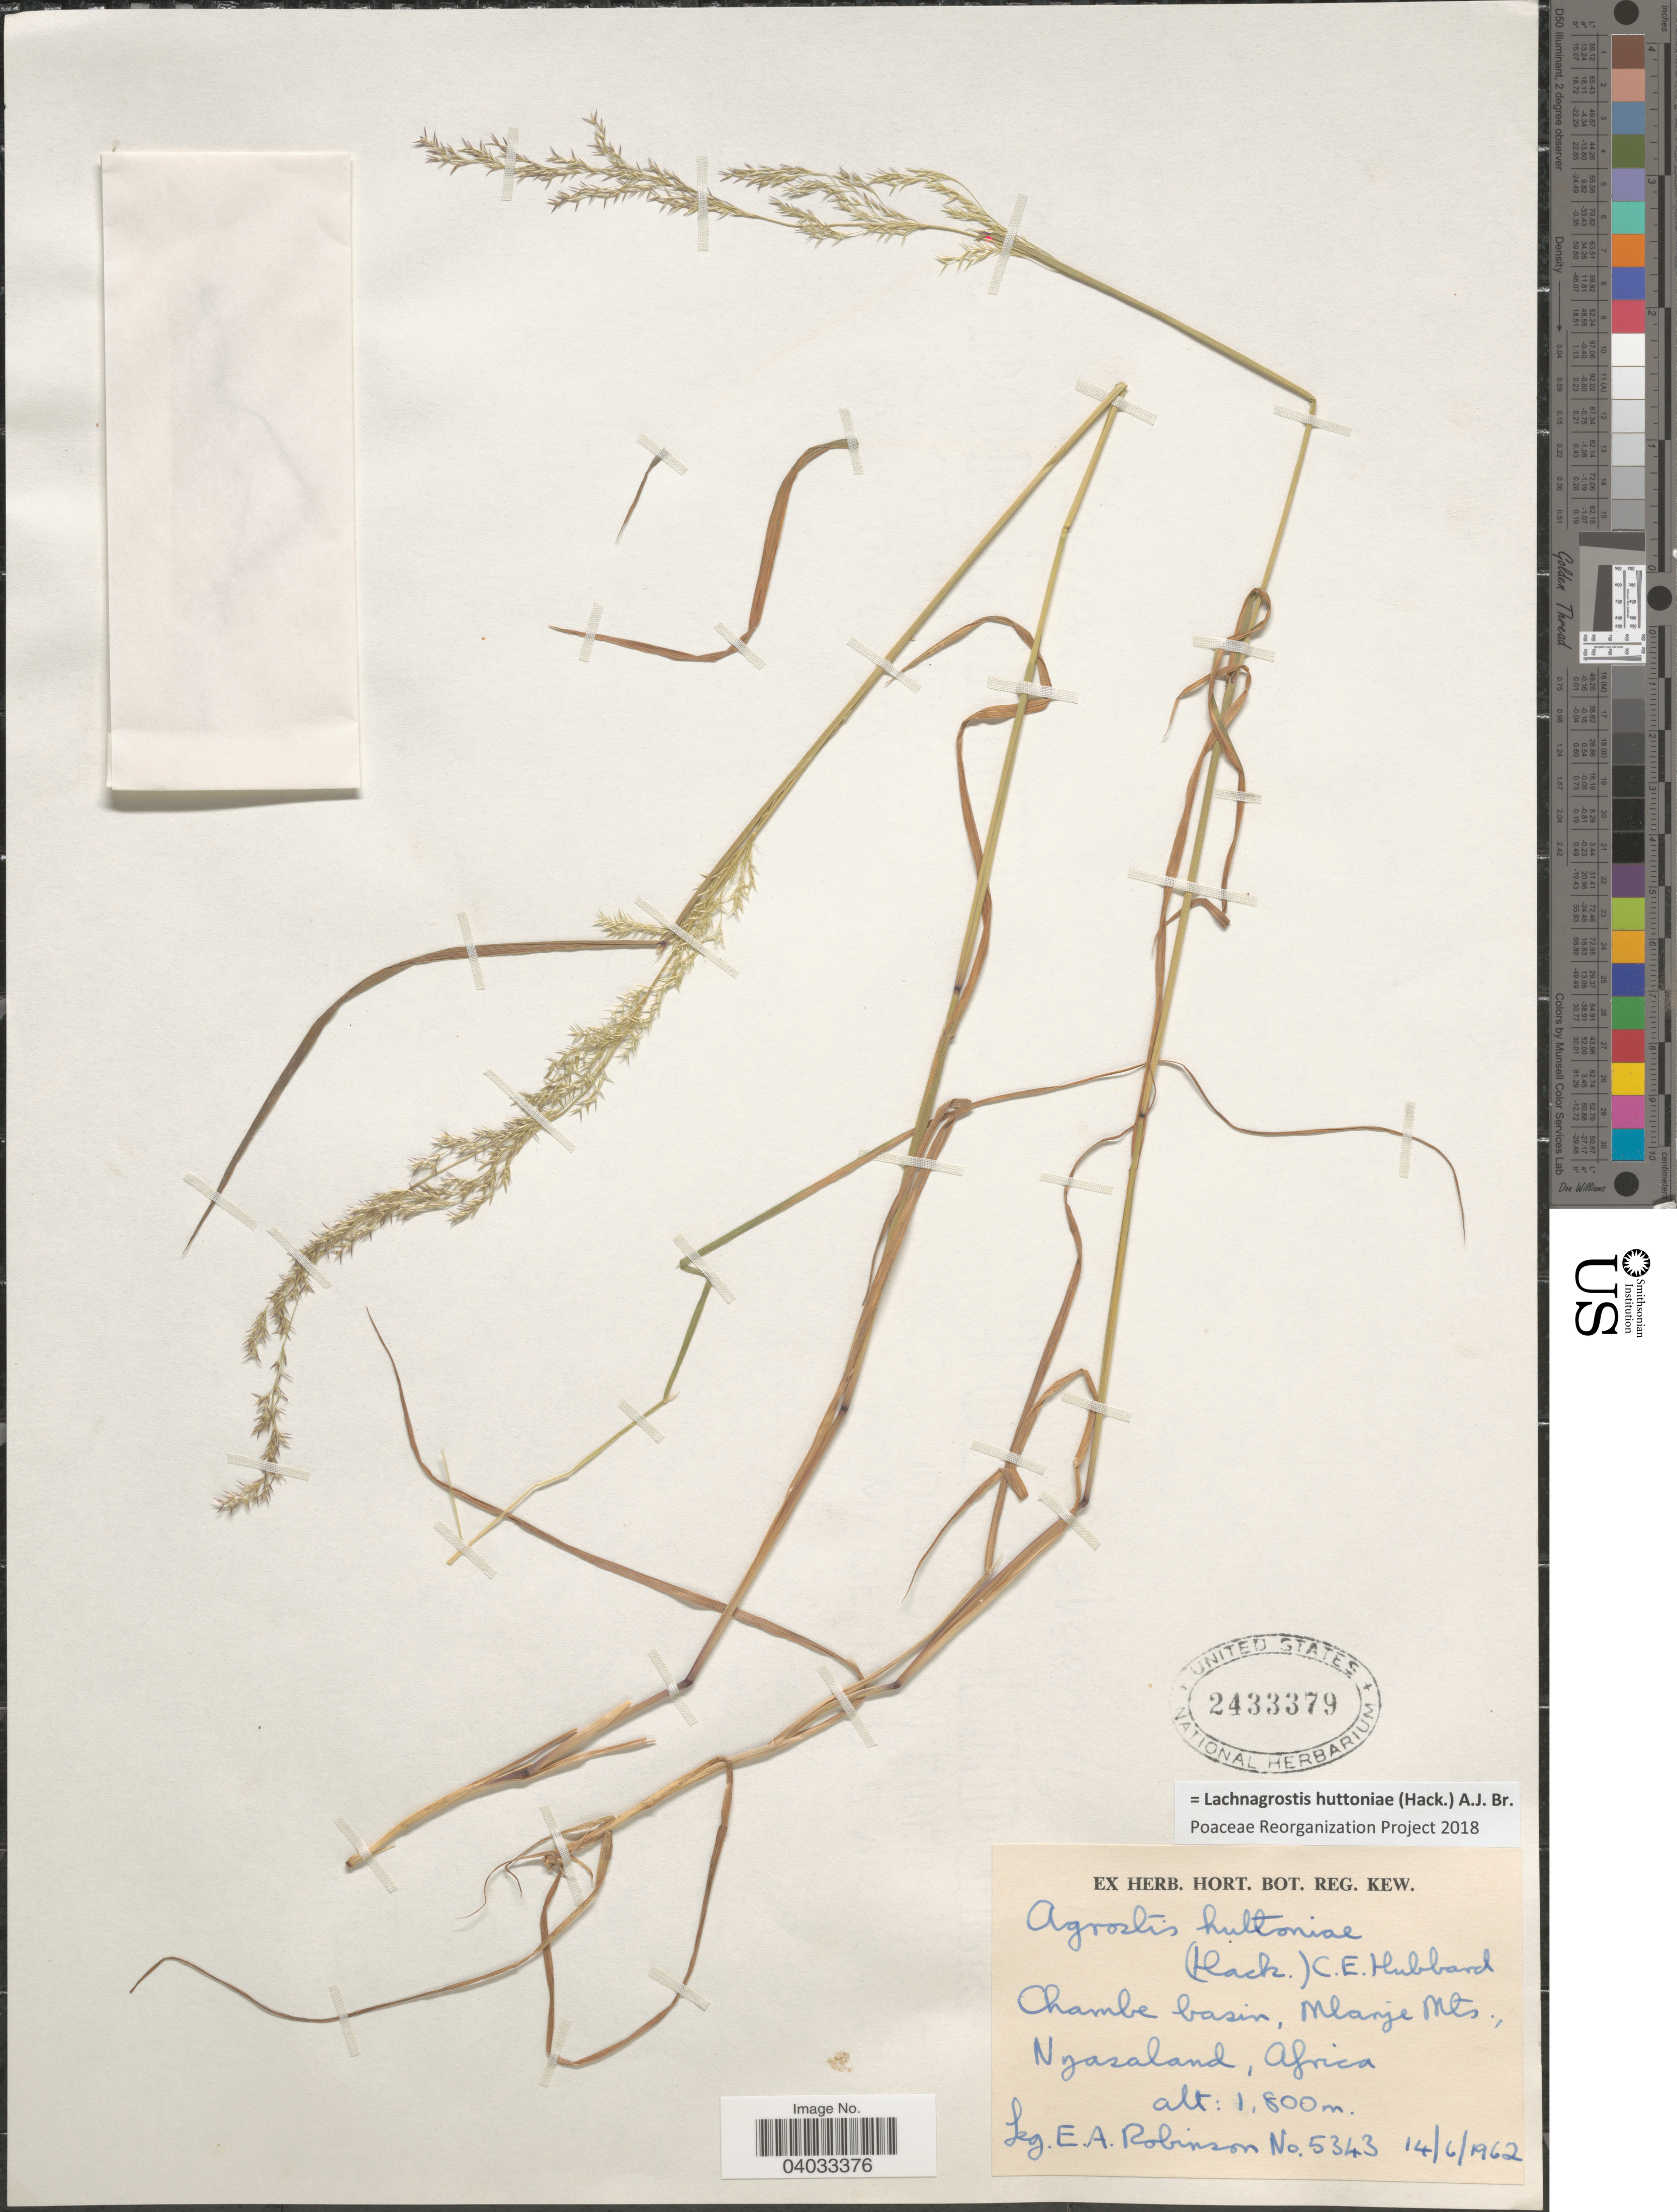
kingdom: Plantae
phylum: Tracheophyta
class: Liliopsida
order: Poales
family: Poaceae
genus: Lachnagrostis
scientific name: Lachnagrostis huttoniae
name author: (Hack.) A.J. Br.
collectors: E. A. Robinson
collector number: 5343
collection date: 1962-06-14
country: Malawi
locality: Chambe basin, Mlanje Mts., Nyasaland.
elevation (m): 1800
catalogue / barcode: US 2433379